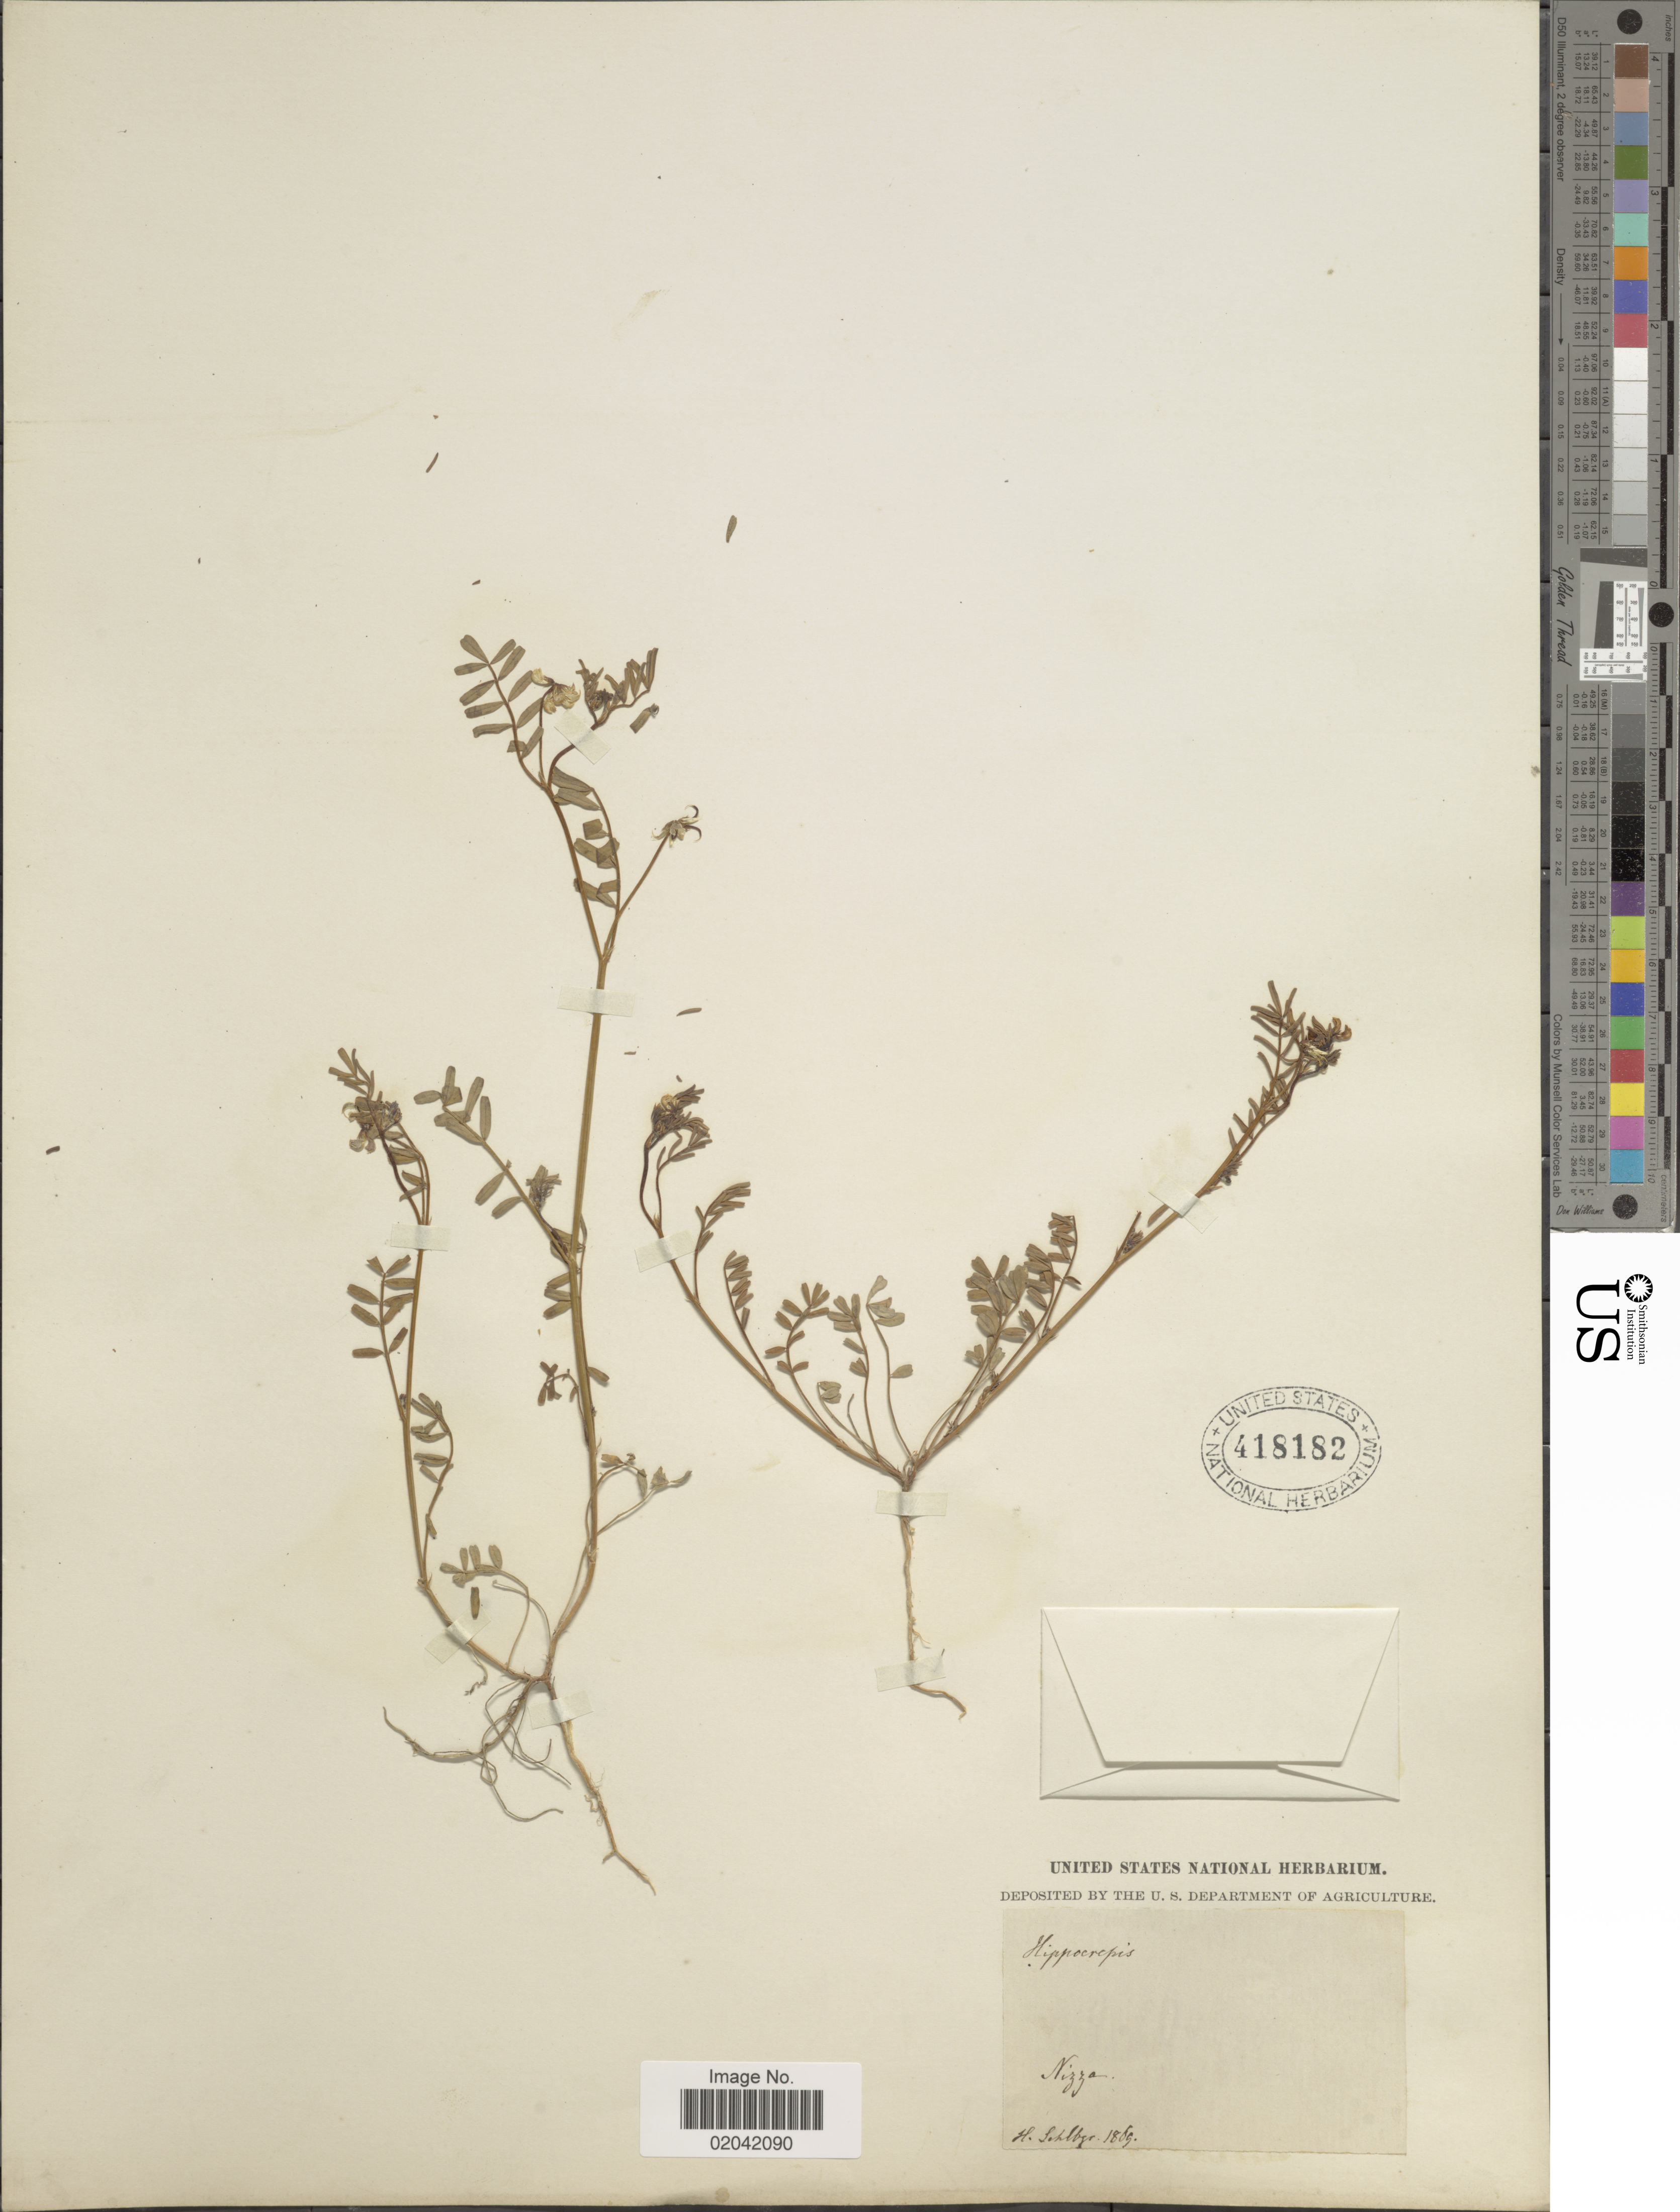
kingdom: Plantae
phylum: Tracheophyta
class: Magnoliopsida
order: Fabales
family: Fabaceae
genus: Hippocrepis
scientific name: Hippocrepis sp.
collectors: H. Schlbgr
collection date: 1869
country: Italy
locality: Nizza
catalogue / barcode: US 418182